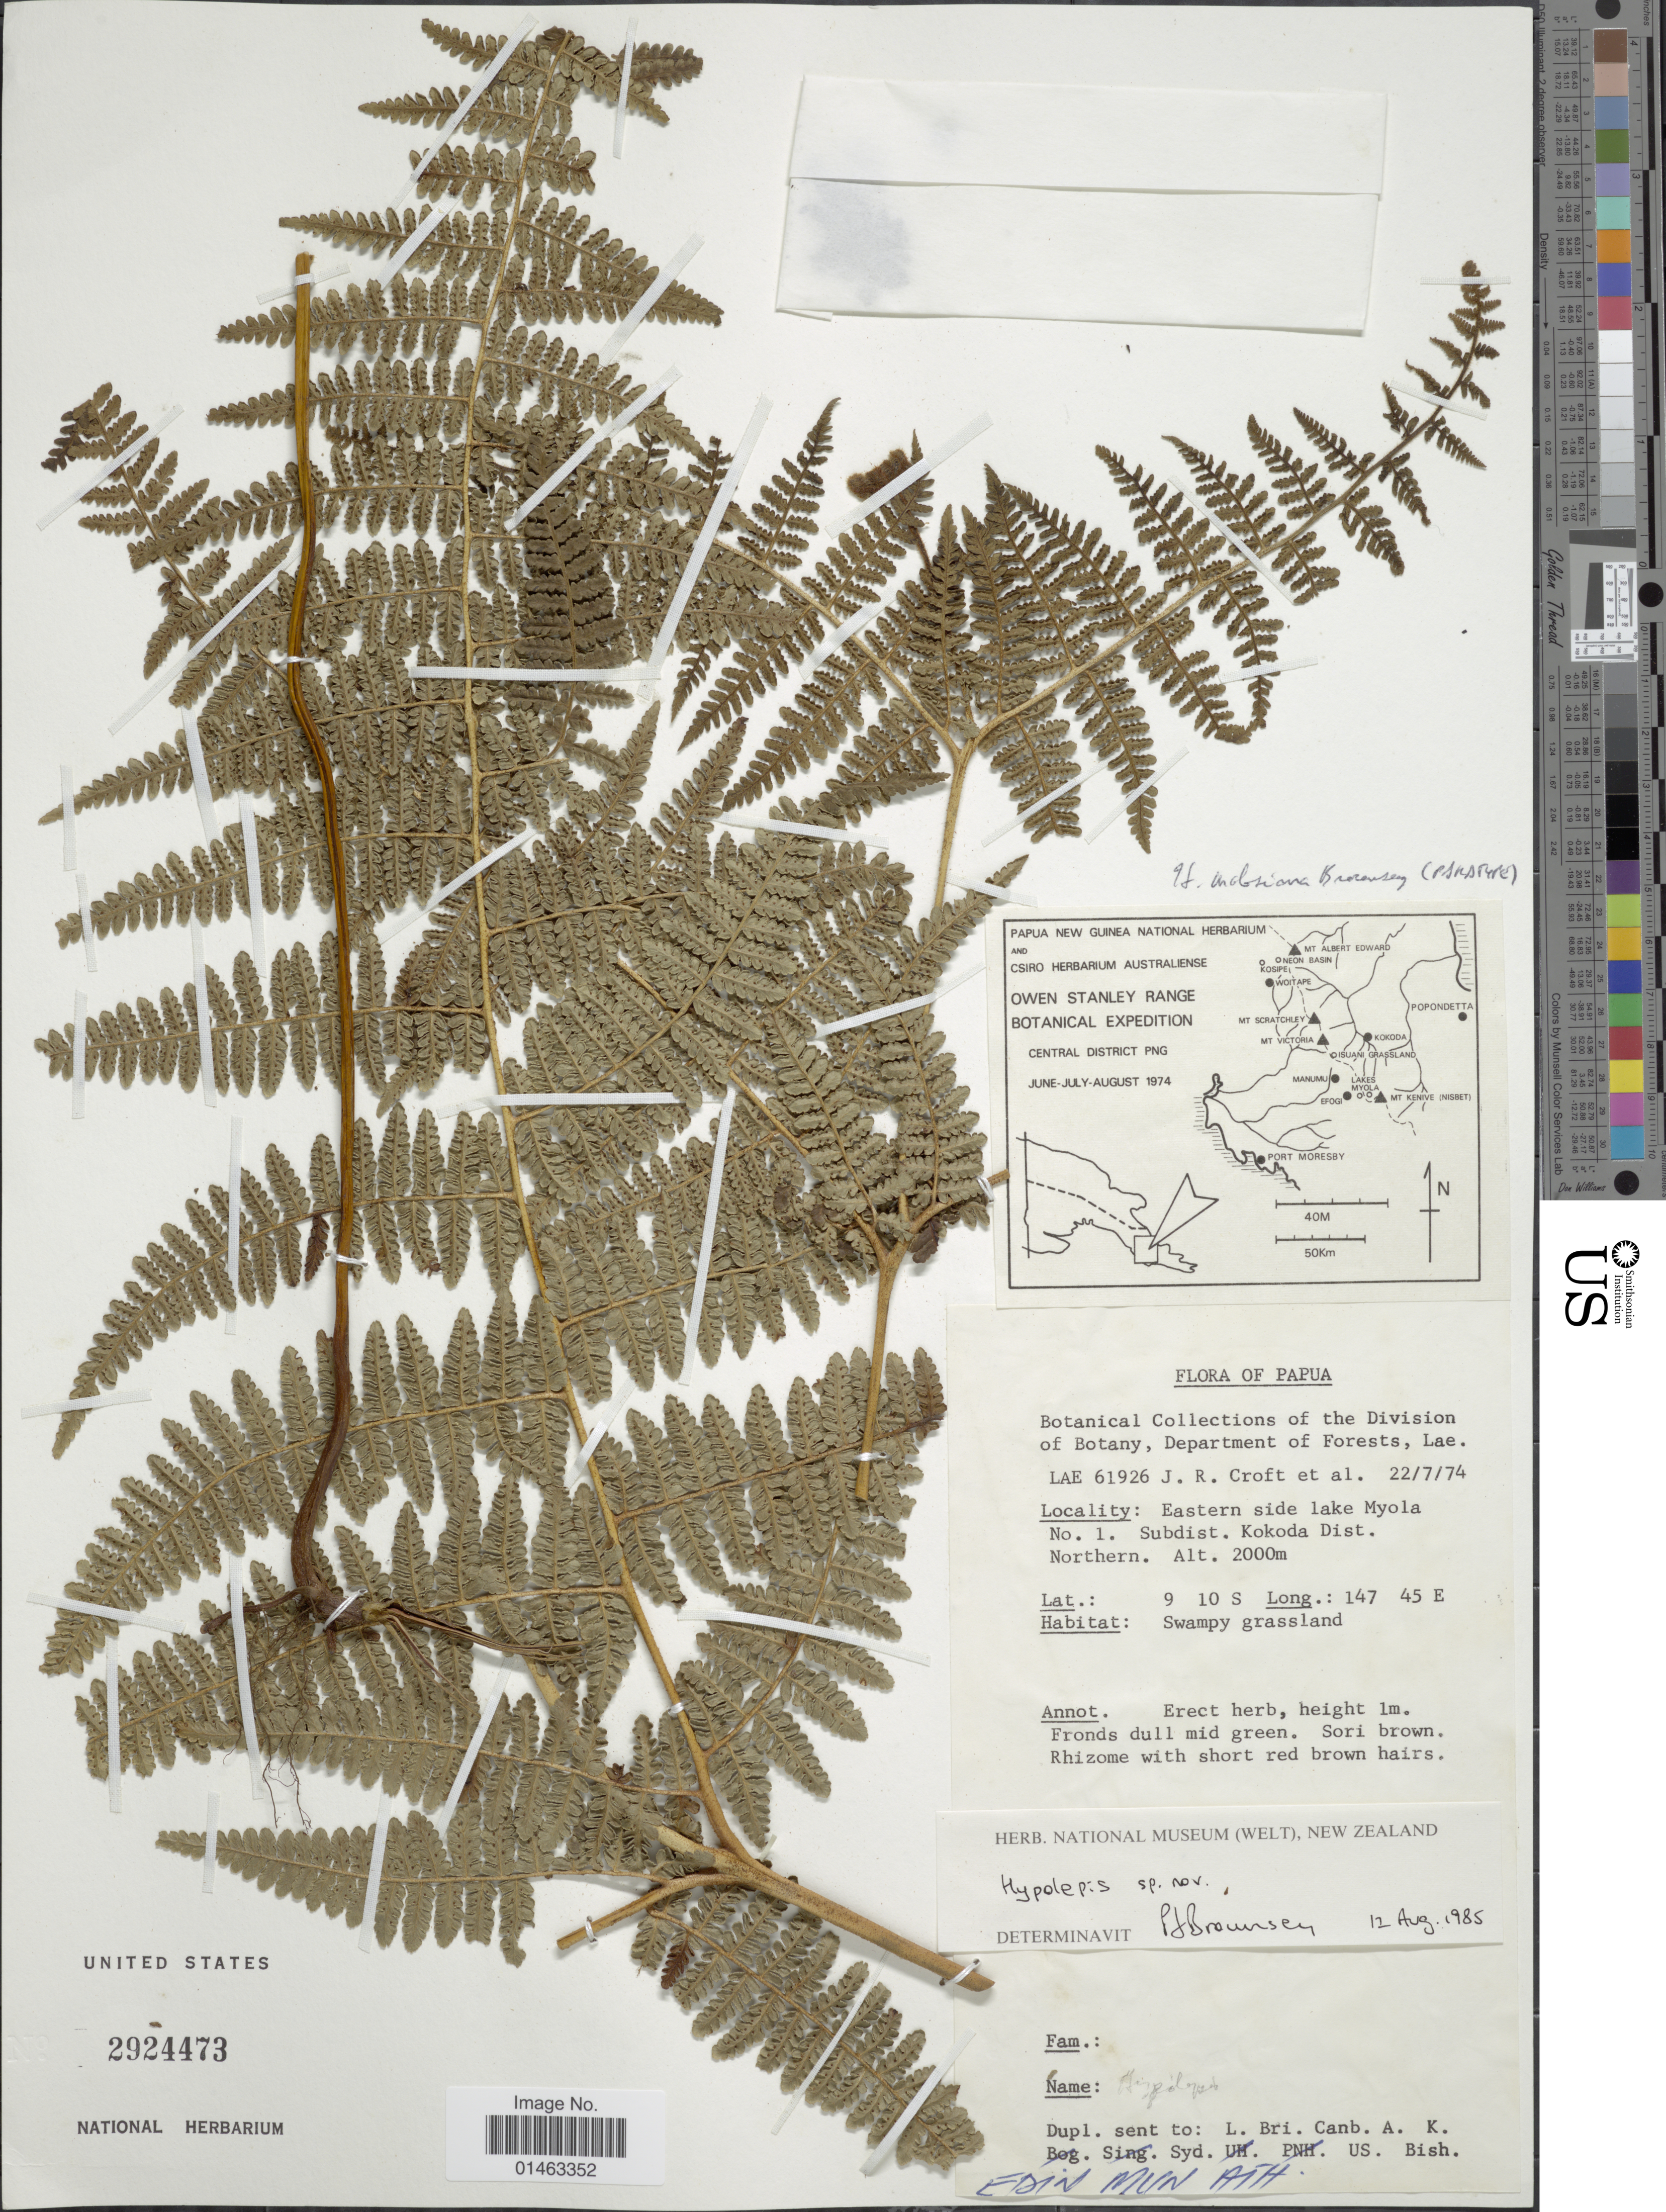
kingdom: Plantae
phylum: Tracheophyta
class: Polypodiopsida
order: Polypodiales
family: Dennstaedtiaceae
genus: Hypolepis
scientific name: Hypolepis malesiana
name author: Brownsey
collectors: J. R. Croft & et al.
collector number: LAE 61926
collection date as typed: Transcribed d/m/y: 22/7/74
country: Papua New Guinea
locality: Flora of Papua, Eastern side lake Myola No. 1. Subdist. Kokoda Dist. Northern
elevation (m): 2000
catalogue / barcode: US 2924473